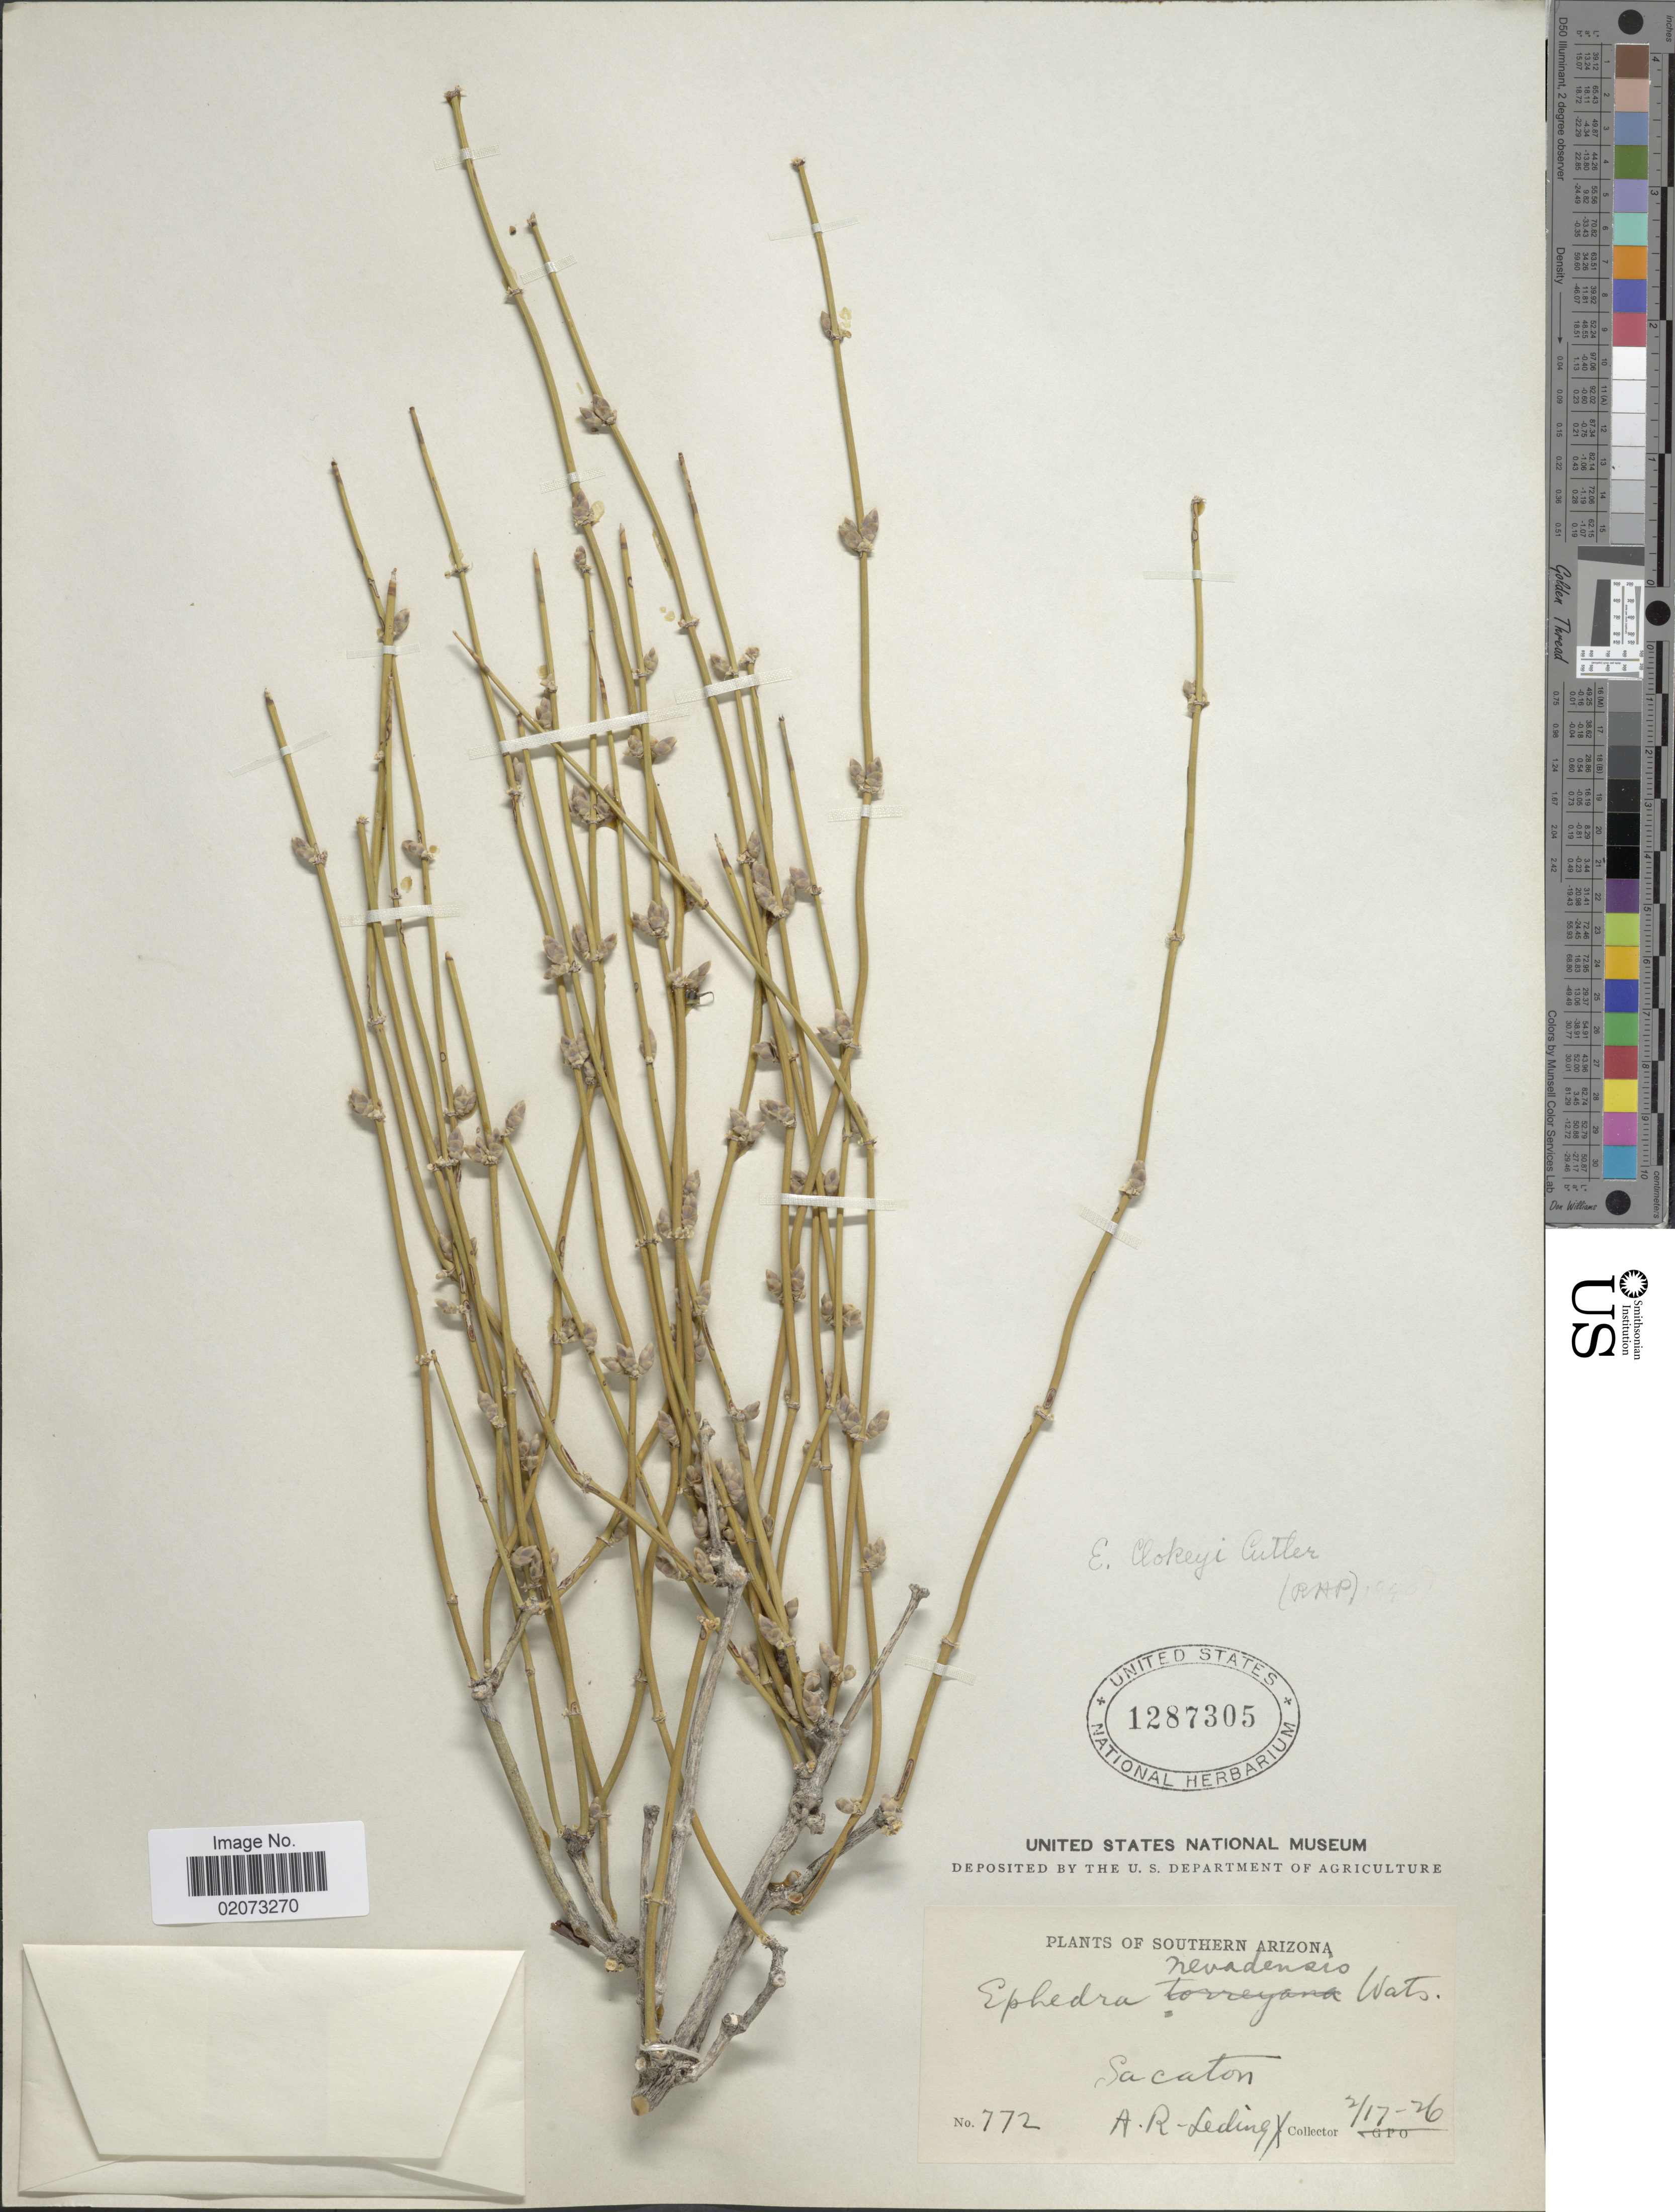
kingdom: Plantae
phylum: Tracheophyta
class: Gnetopsida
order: Ephedrales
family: Ephedraceae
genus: Ephedra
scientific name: Ephedra nevadensis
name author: S. Watson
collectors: A. Leding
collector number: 772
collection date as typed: Transcribed d/m/y: 17/2/26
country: United States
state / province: Arizona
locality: Southern Arizona. Sacaton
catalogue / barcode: US 1287305